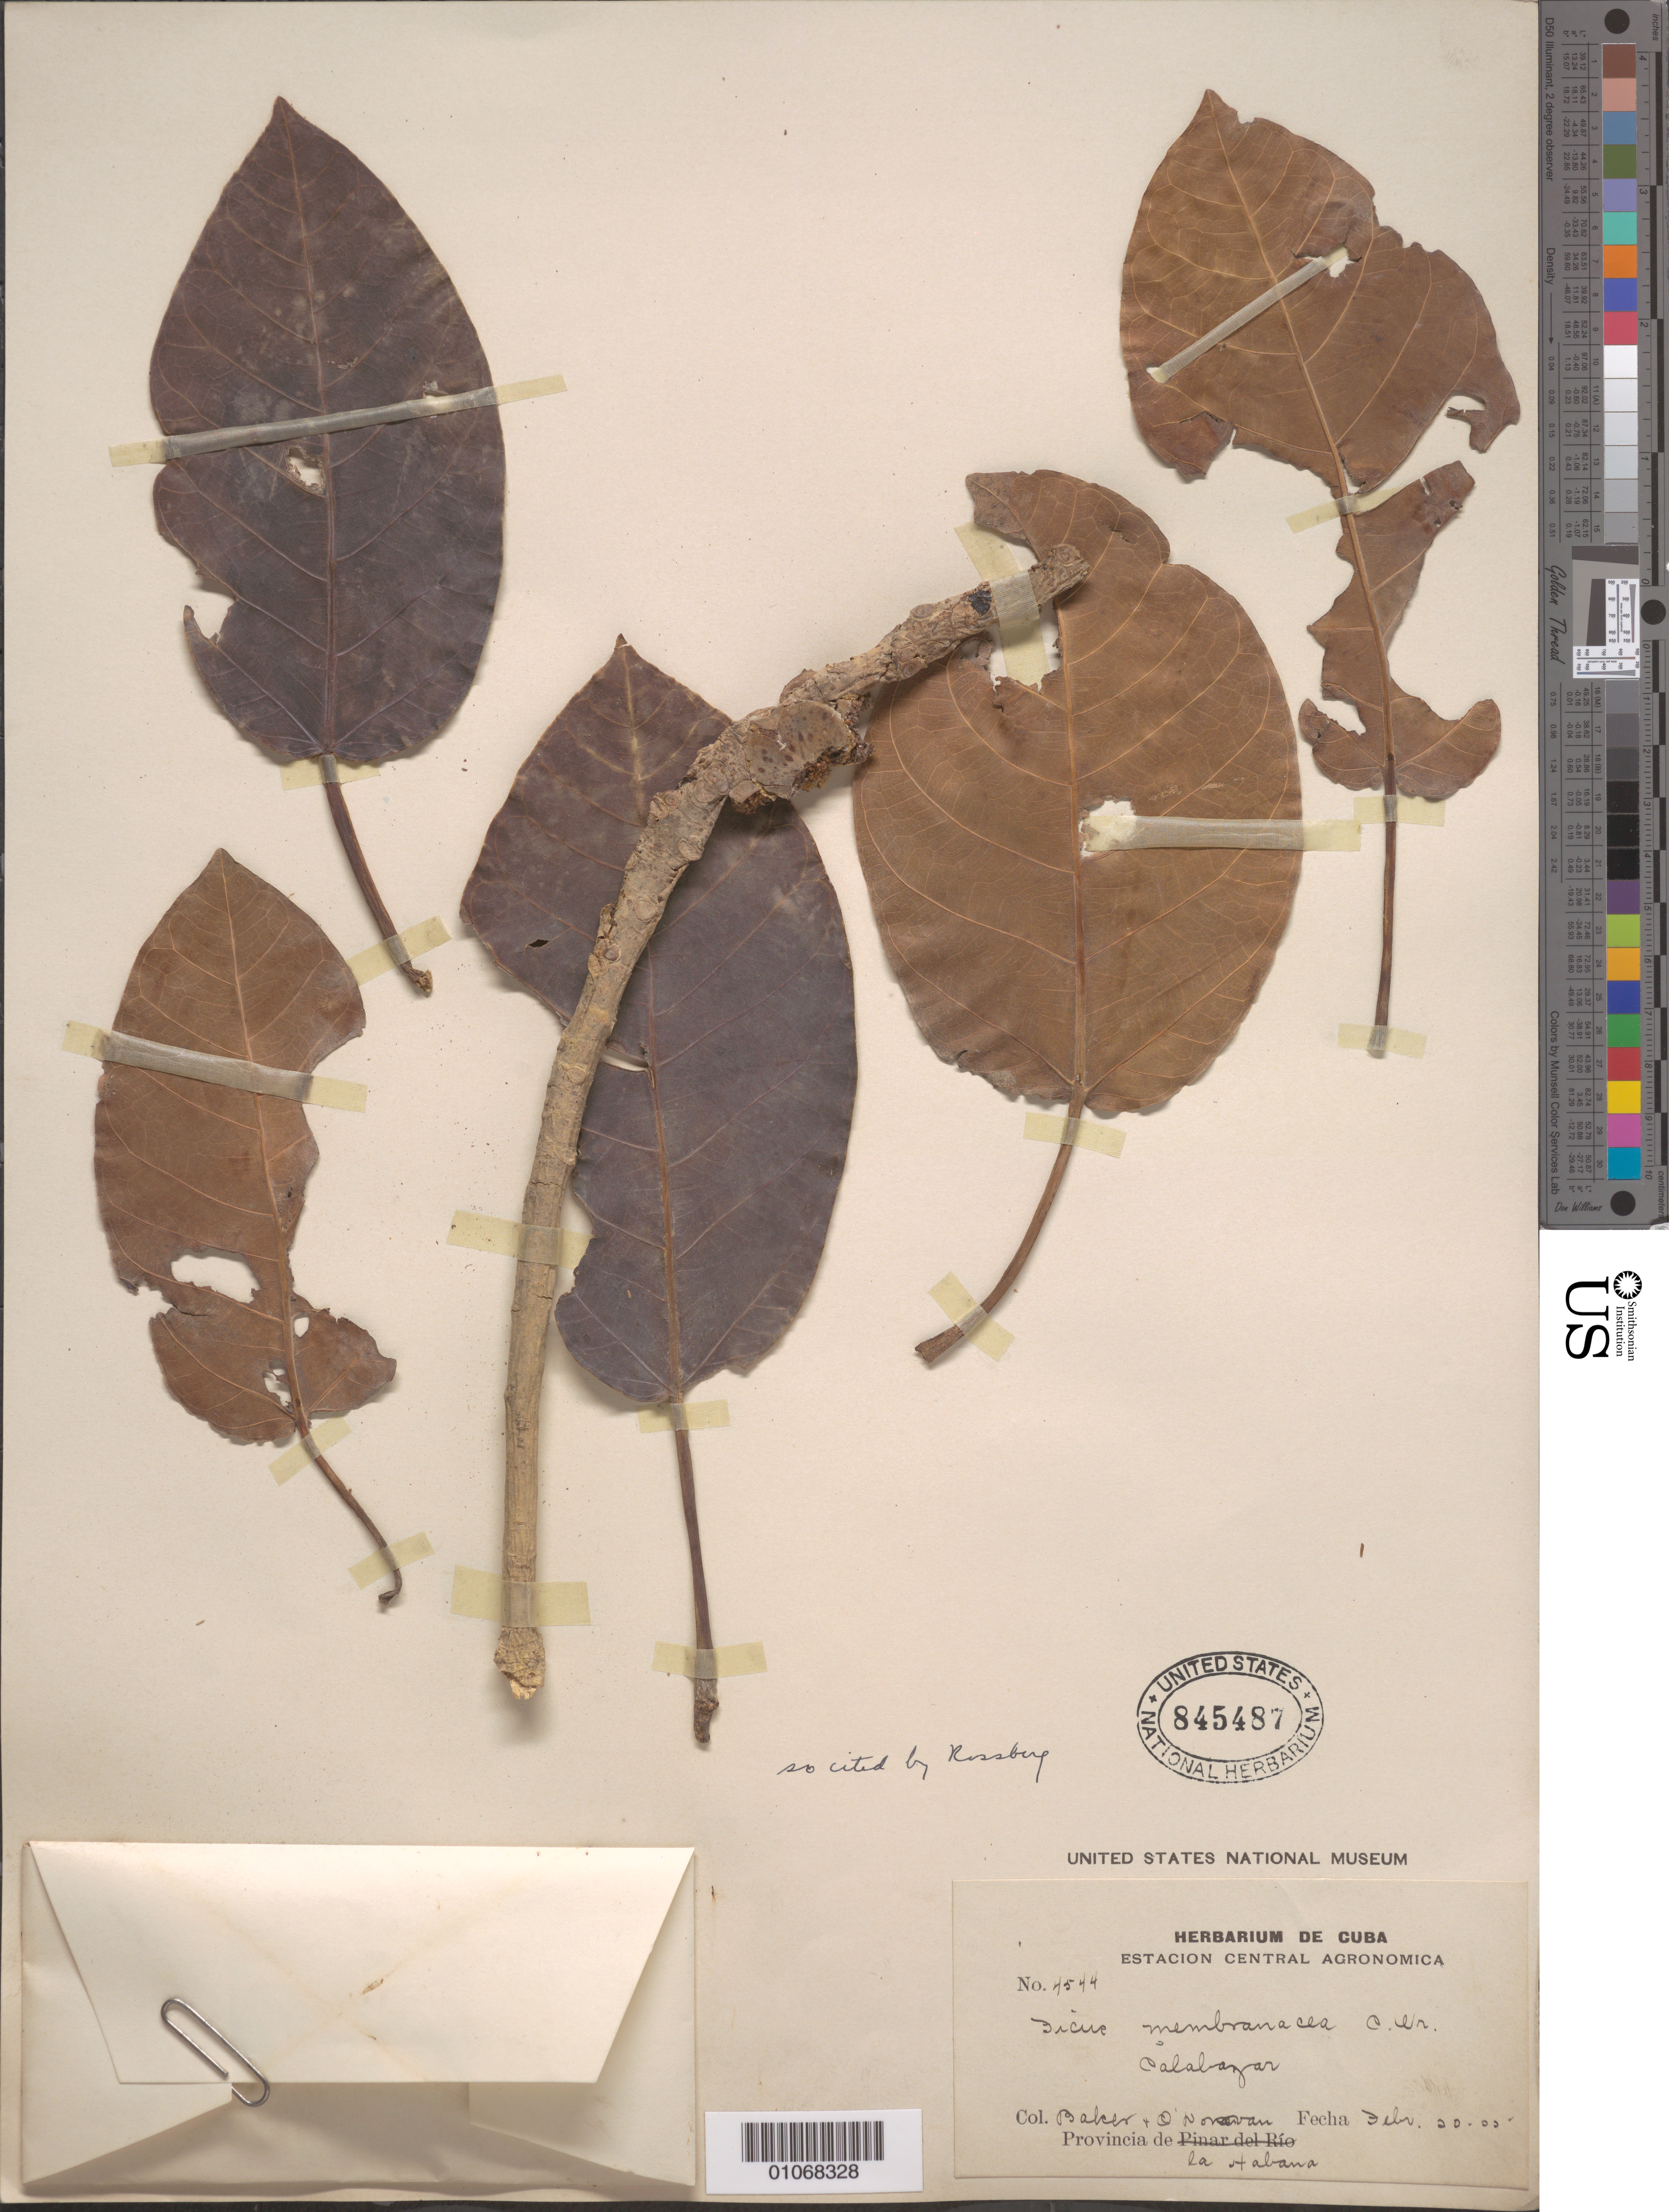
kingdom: Plantae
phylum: Tracheophyta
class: Magnoliopsida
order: Rosales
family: Moraceae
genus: Ficus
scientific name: Ficus membranacea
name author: C. Wright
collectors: C. F. Baker & E. O'Donovan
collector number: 4544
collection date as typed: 20 Feb 1905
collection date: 1905-02-20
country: Cuba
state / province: La Habana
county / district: Municipio de Boyeros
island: Cuba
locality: Calabazar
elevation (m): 60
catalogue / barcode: US 845487